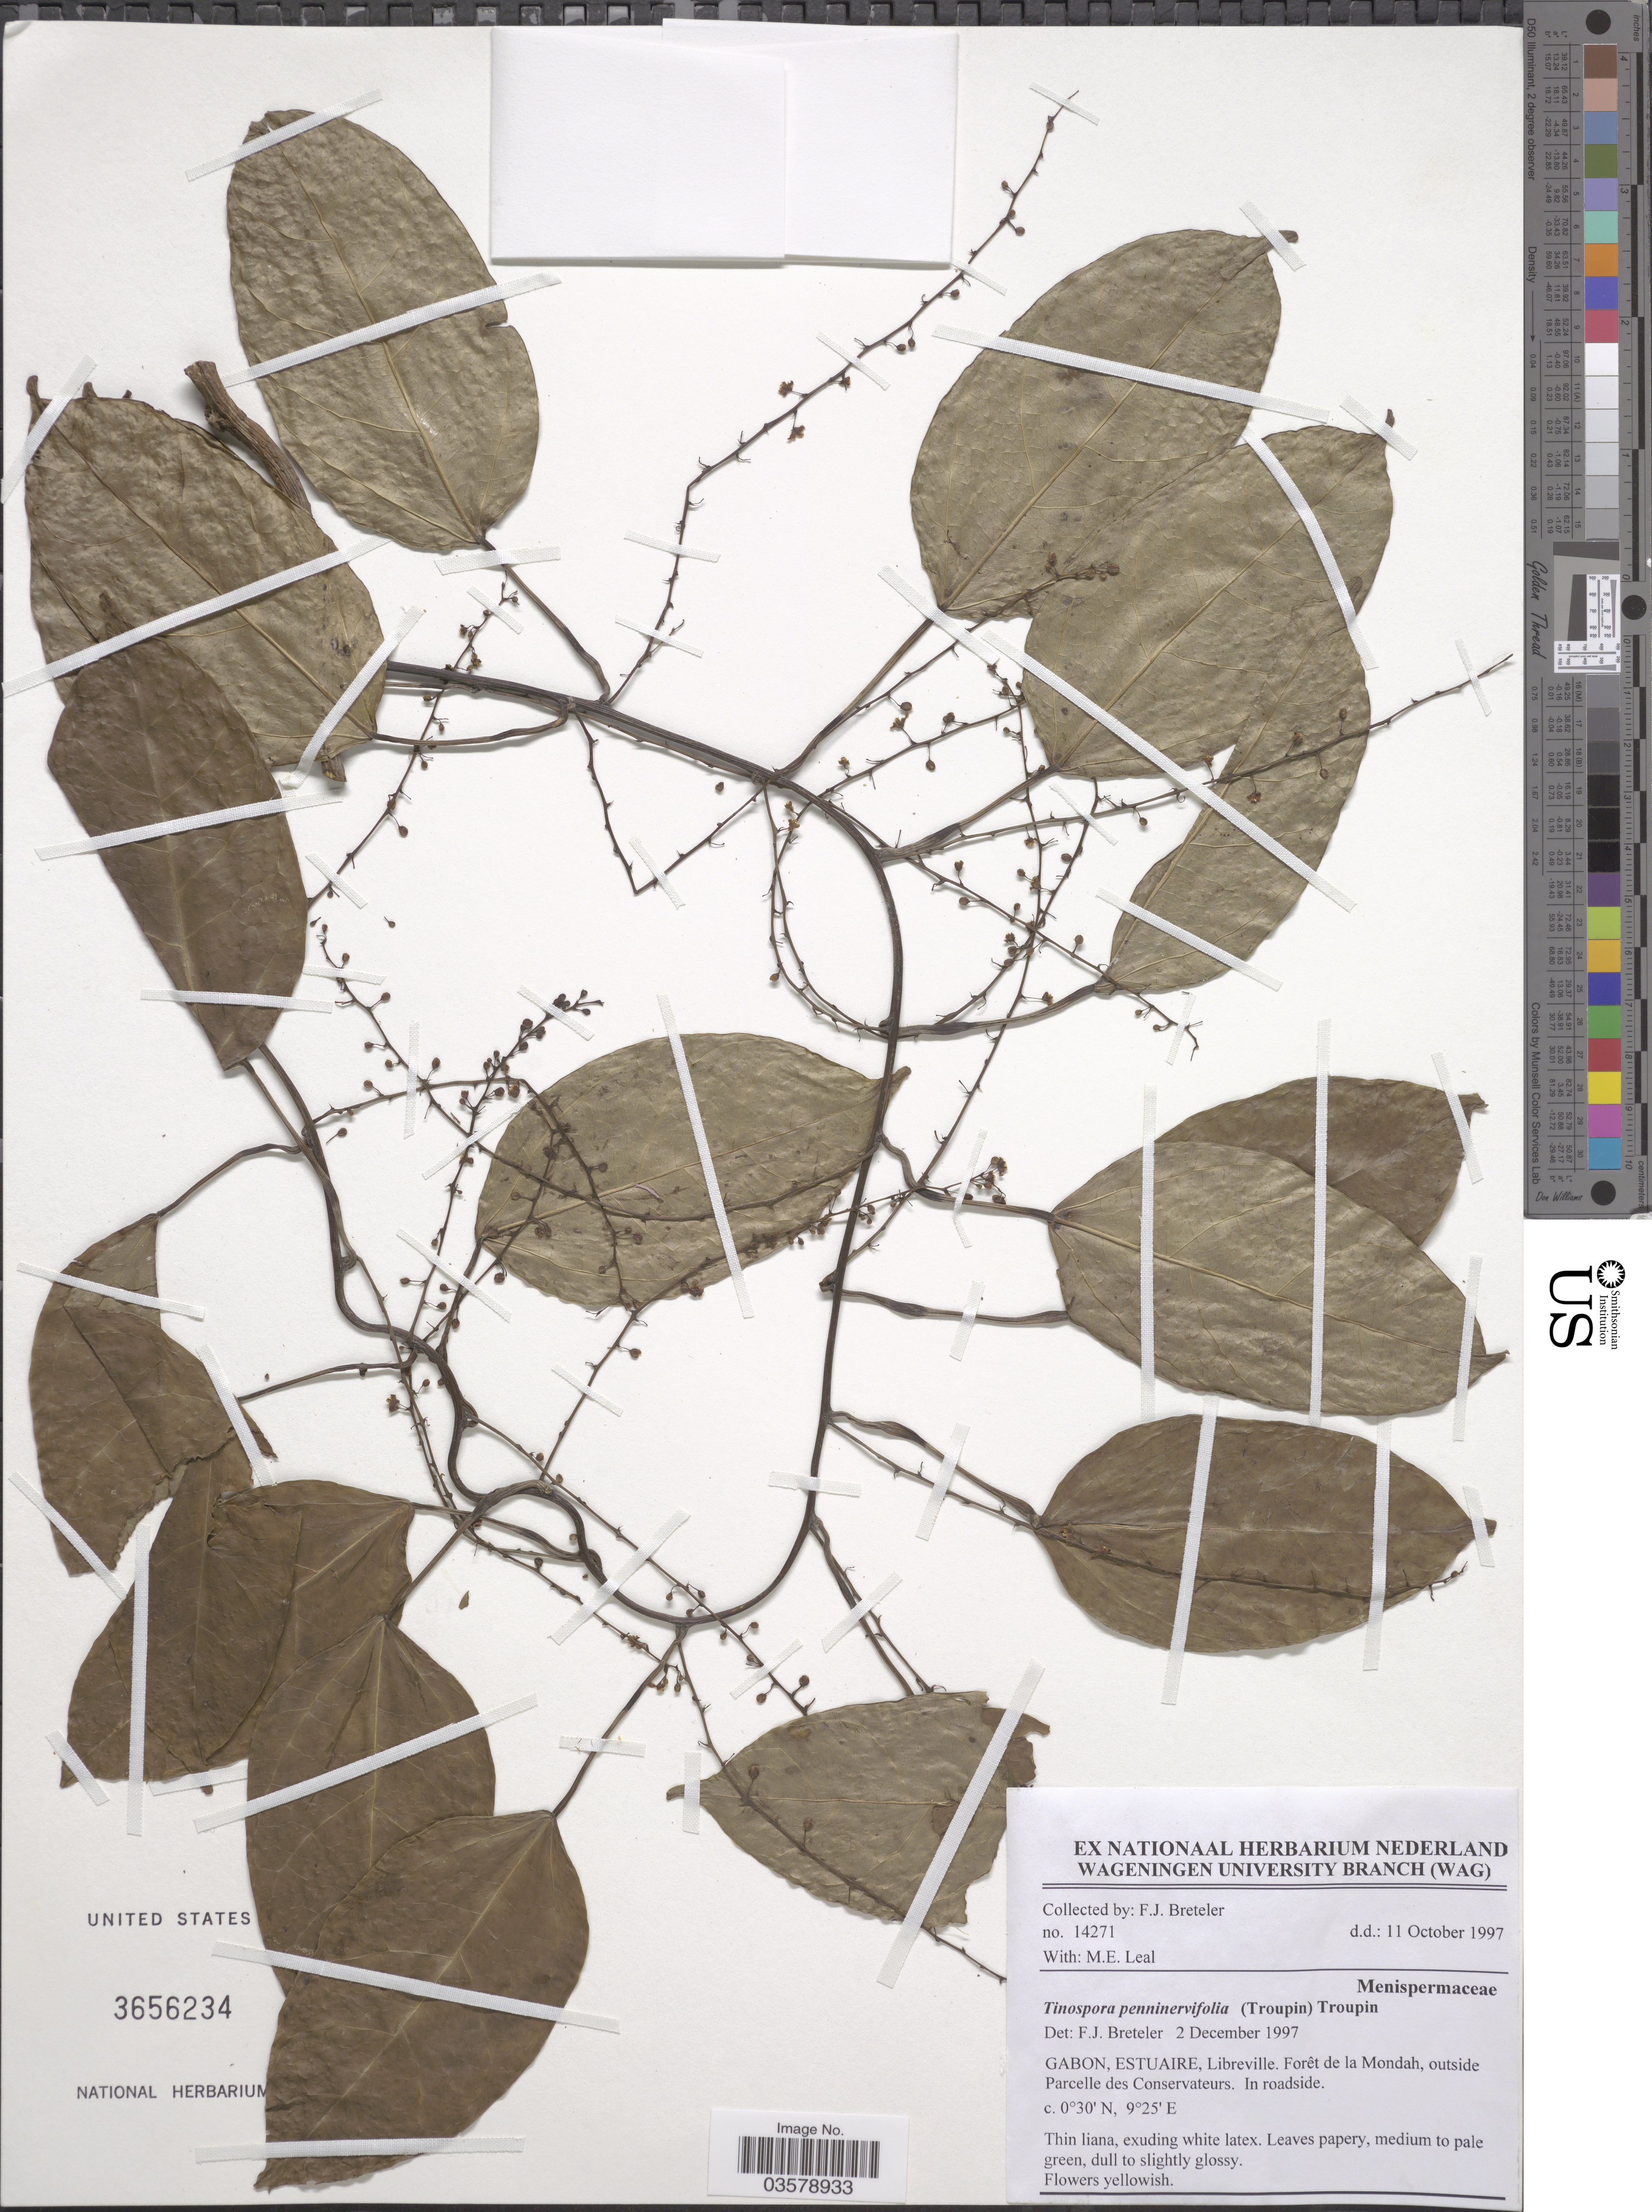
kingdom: Plantae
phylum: Tracheophyta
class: Magnoliopsida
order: Ranunculales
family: Menispermaceae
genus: Tinospora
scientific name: Tinospora penninervifolia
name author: (Troupin) Troupin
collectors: F. J. Breteler & M. E. Leal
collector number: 14271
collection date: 1997-10-11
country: Gabon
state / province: Estuaire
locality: Libreville. Forêt de la Mondah, outside Parcelle des Conservateurs. In roadside.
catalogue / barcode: US 3656234